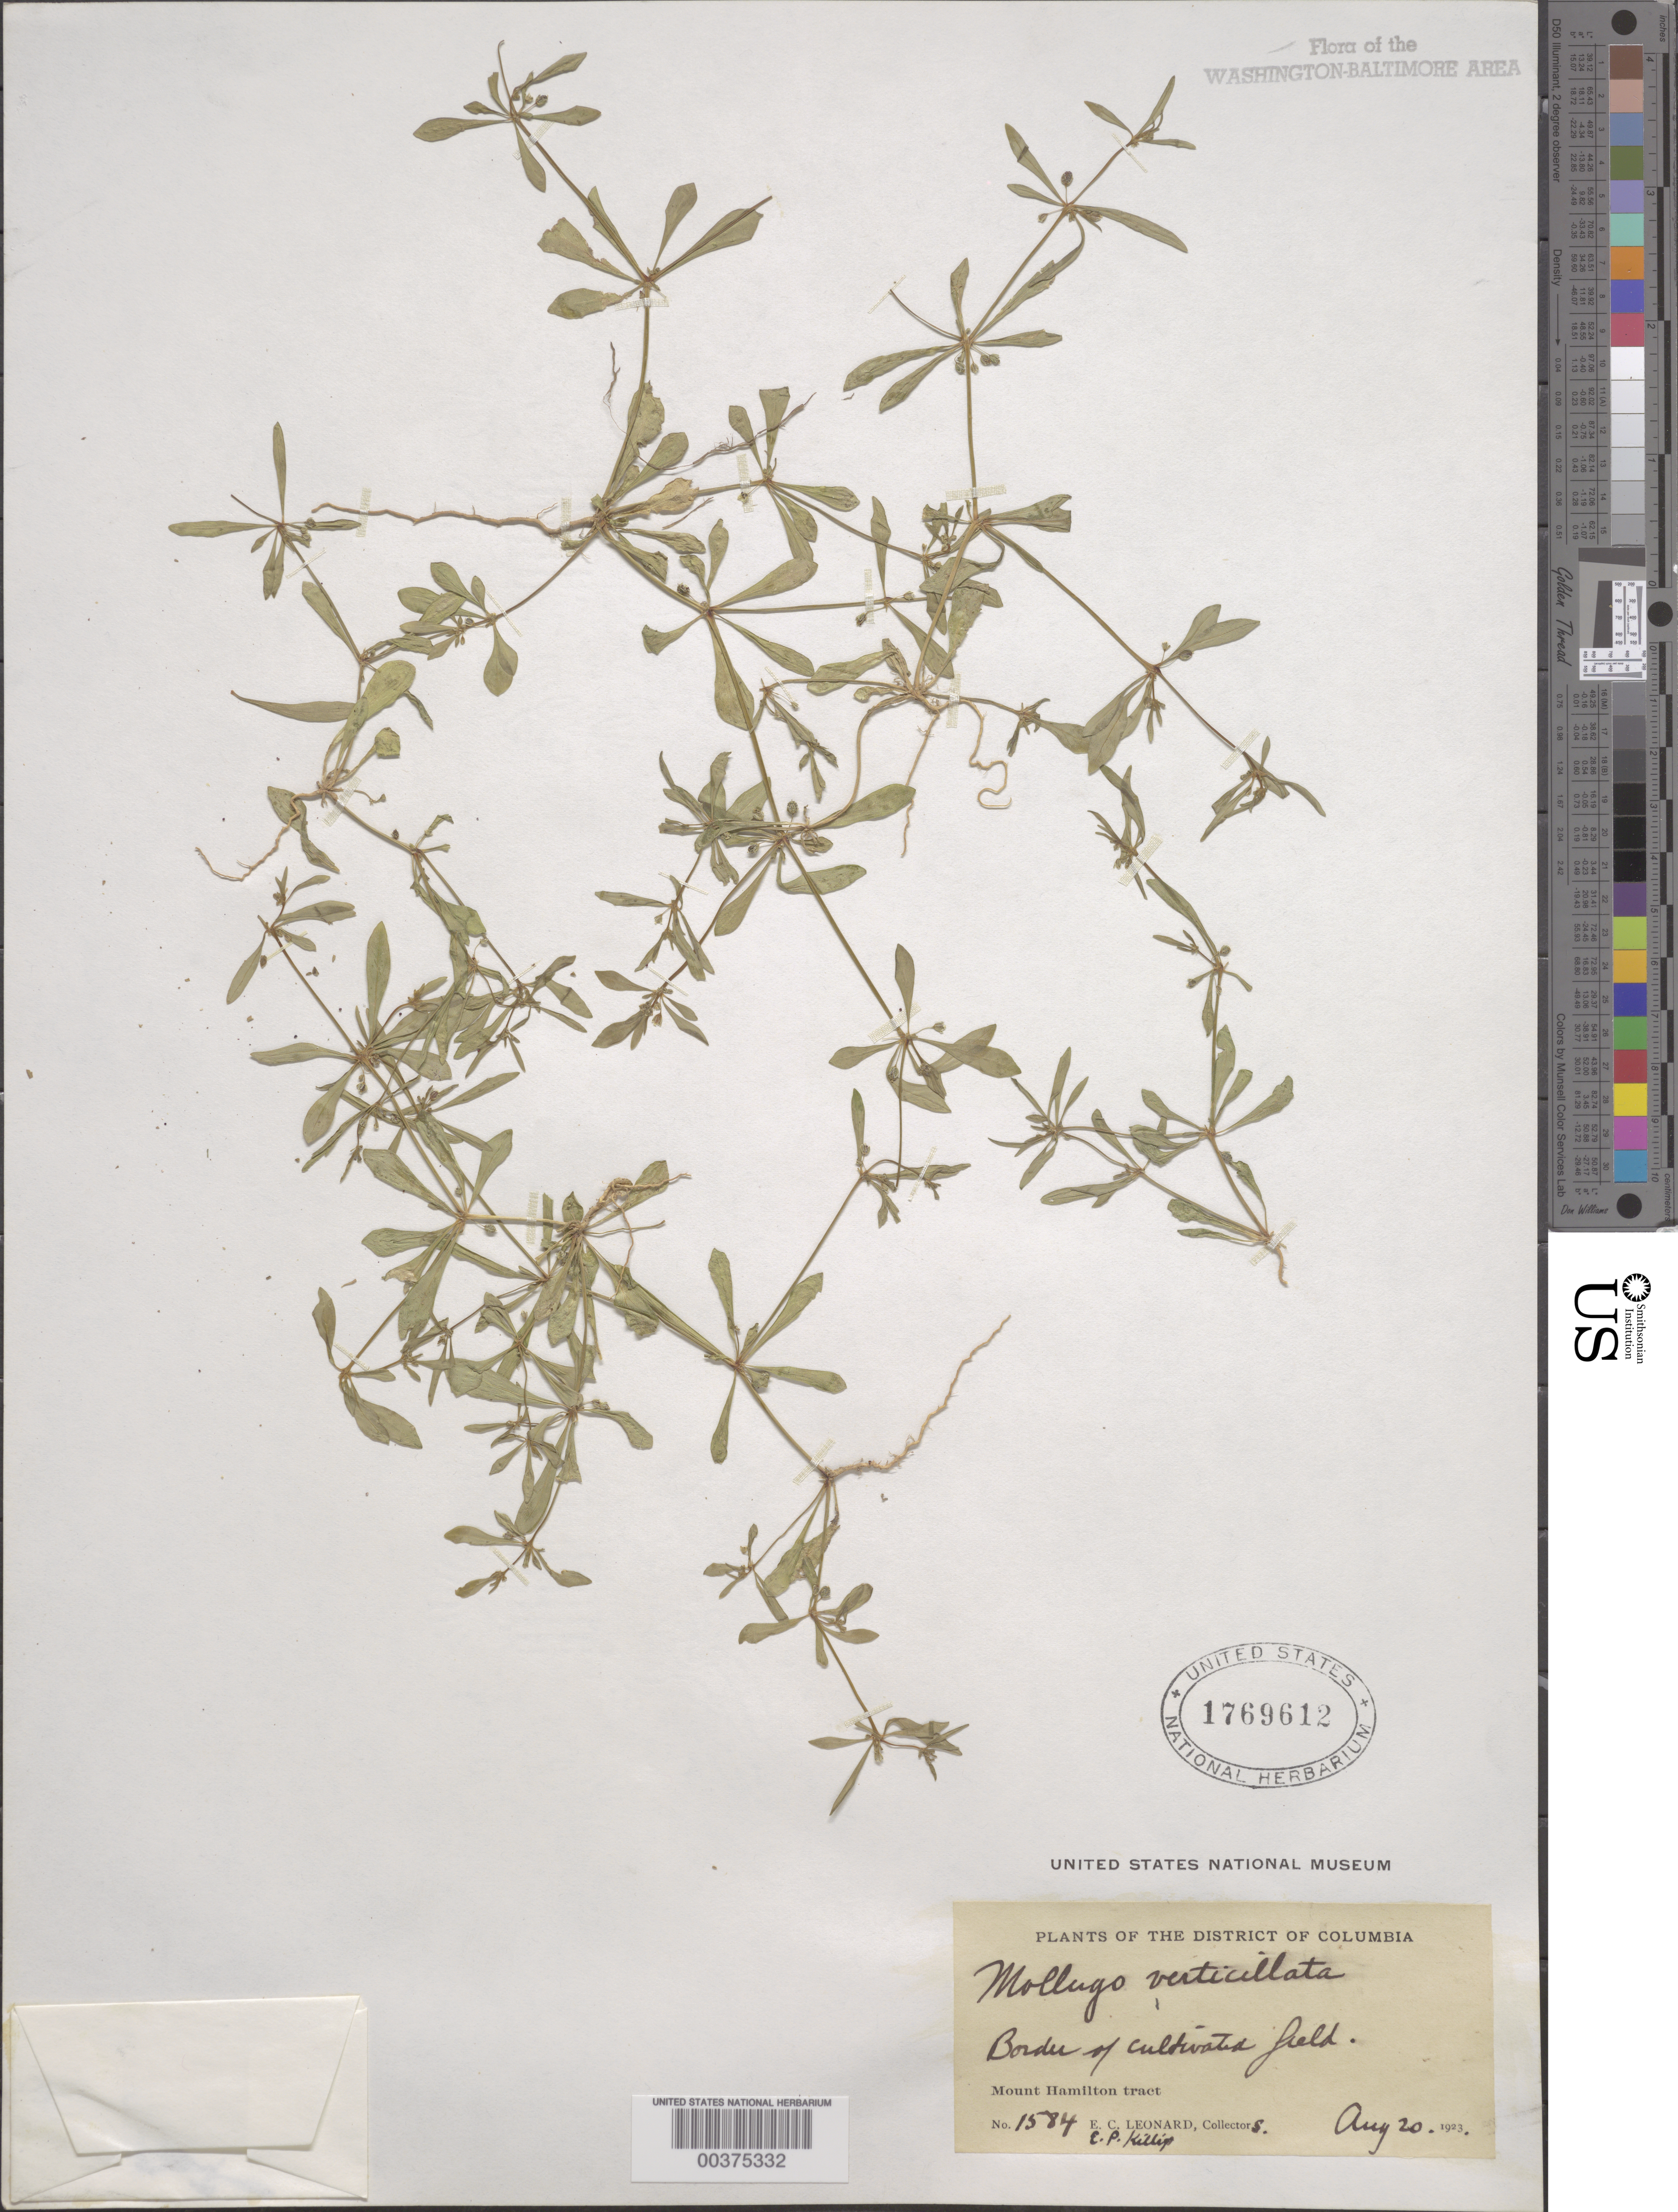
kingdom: Plantae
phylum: Tracheophyta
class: Magnoliopsida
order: Caryophyllales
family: Molluginaceae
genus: Mollugo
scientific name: Mollugo verticillata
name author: L.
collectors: E. C. Leonard & E. P. Killip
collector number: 1584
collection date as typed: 20 Aug 1923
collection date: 1923-08-20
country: United States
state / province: District of Columbia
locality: Mount Hamilton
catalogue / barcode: US 1769612